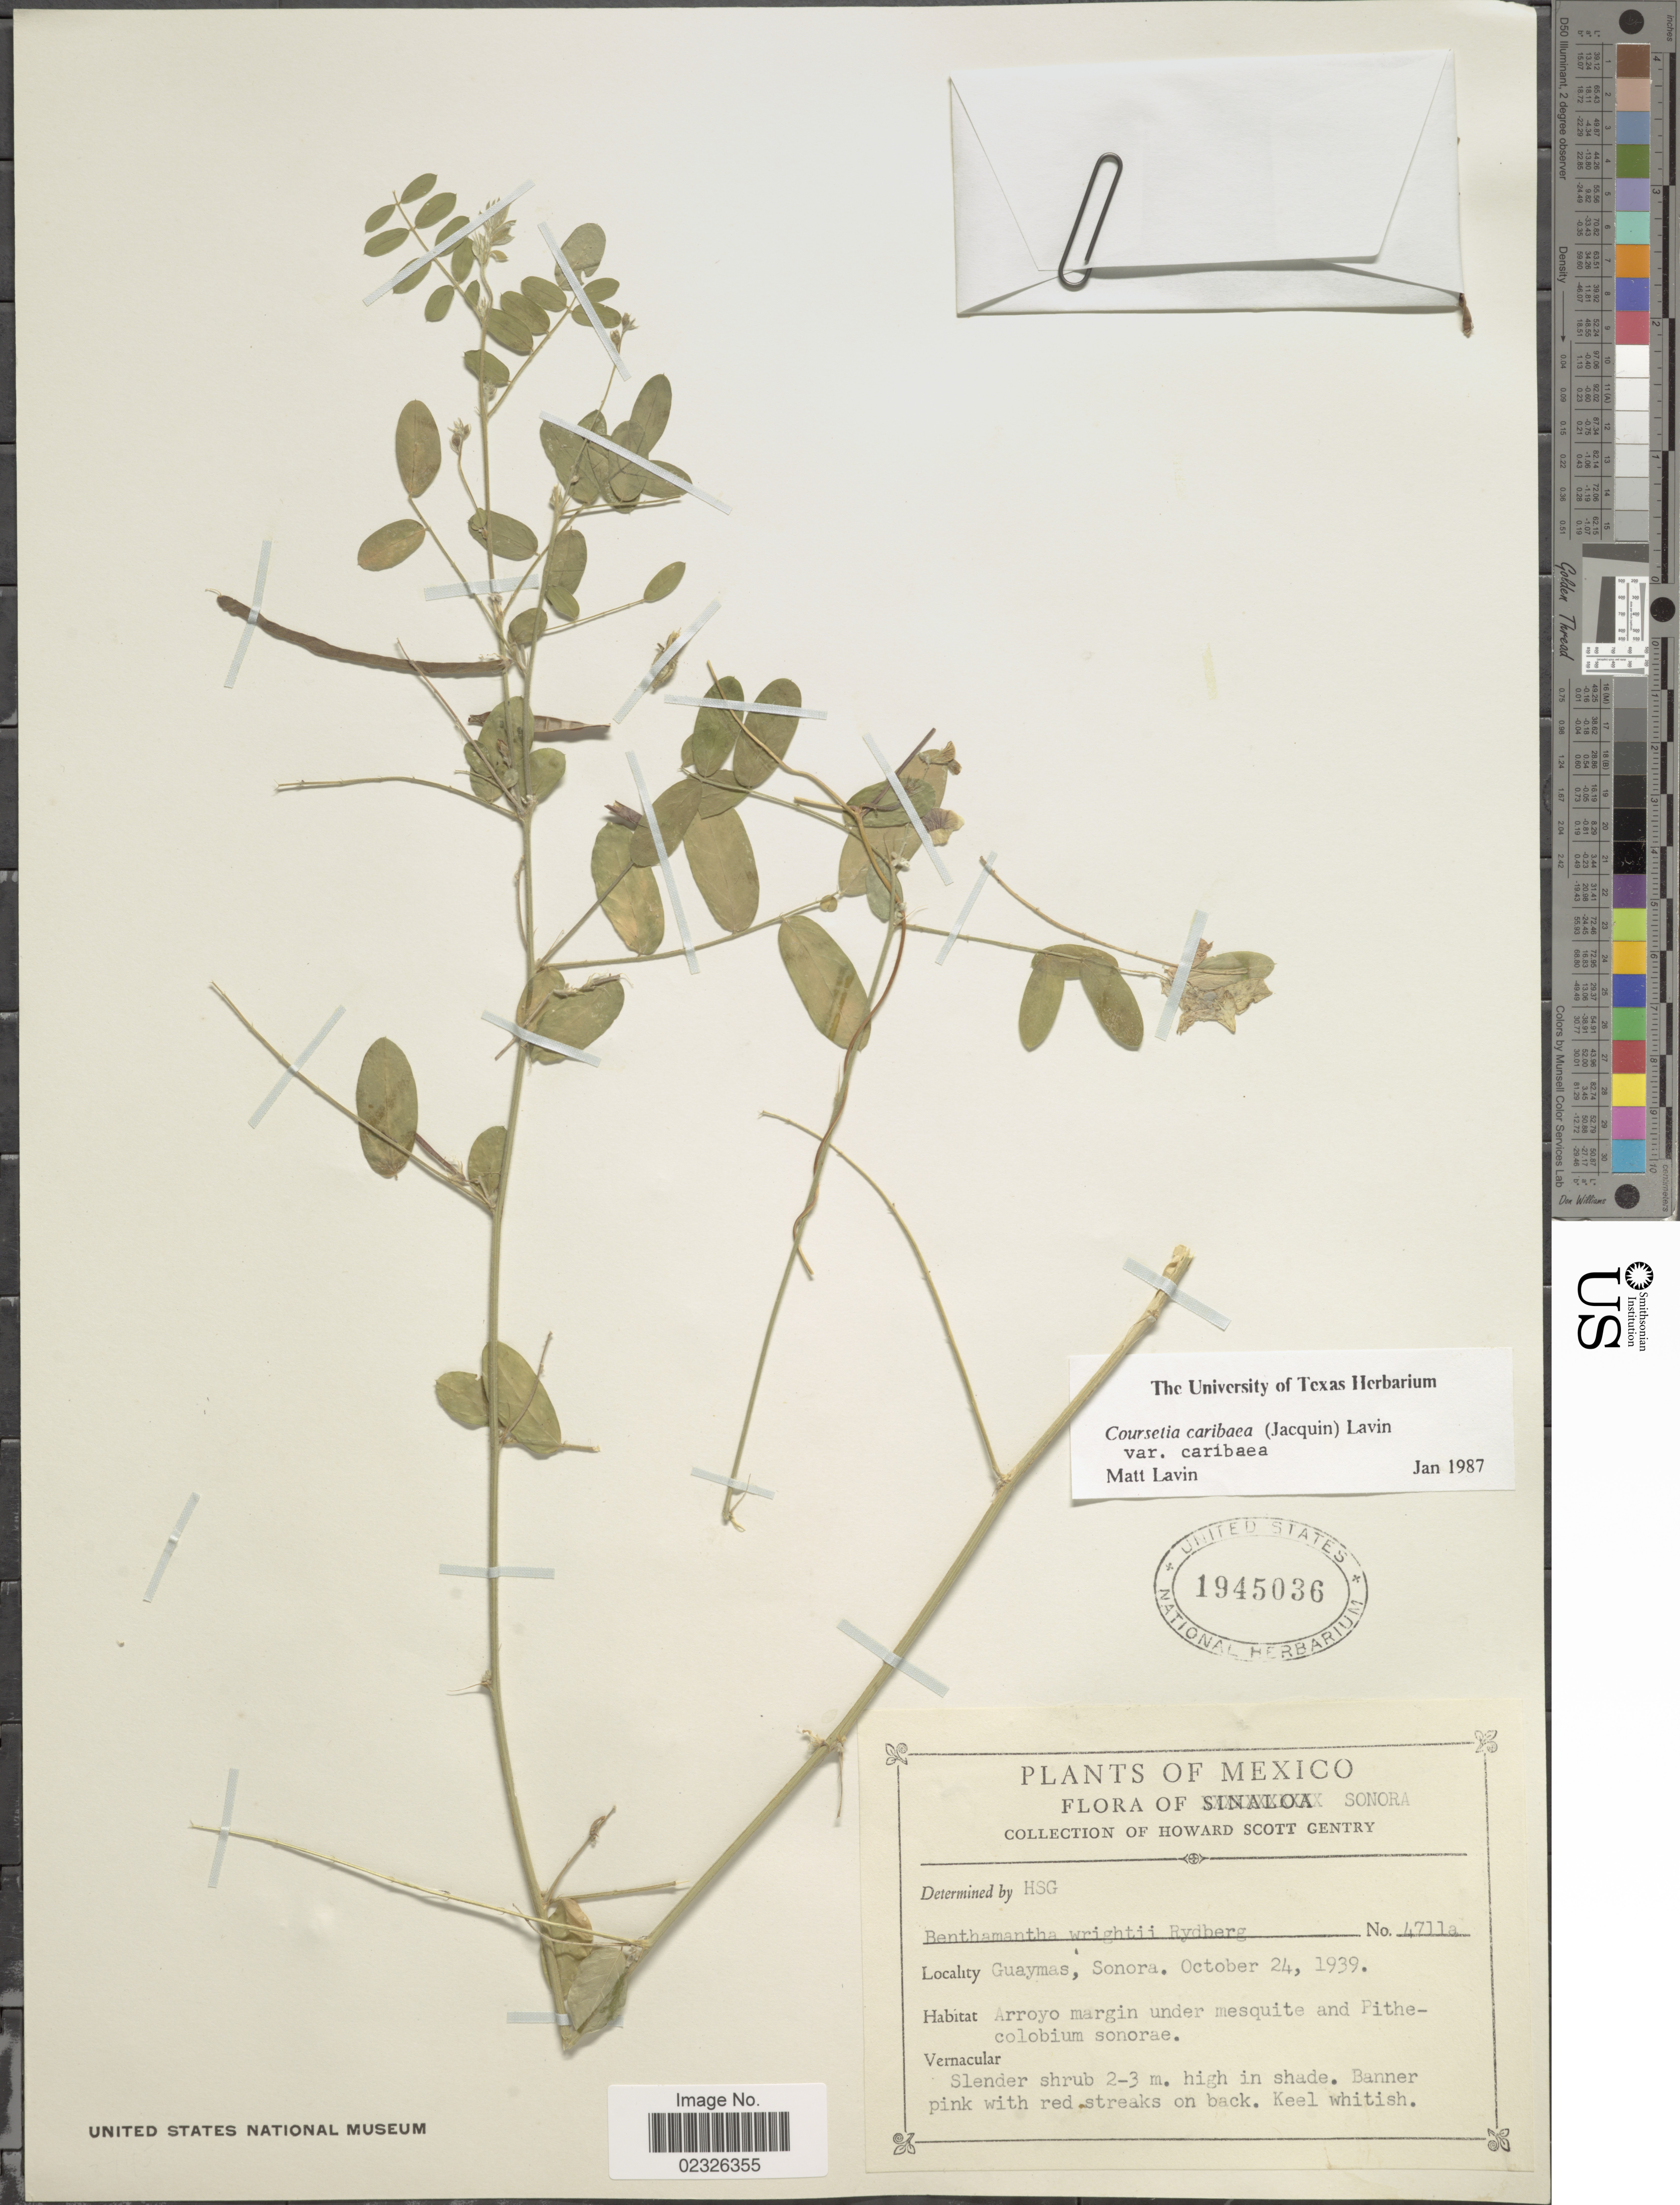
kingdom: Plantae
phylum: Tracheophyta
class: Magnoliopsida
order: Fabales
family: Fabaceae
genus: Coursetia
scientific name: Coursetia caribaea var. caribaea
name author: (Jacq.) Lavin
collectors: H. S. Gentry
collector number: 4711a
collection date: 1939-10-24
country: Mexico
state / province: Sonora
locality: Guaymas, Sonora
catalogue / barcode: US 1945036